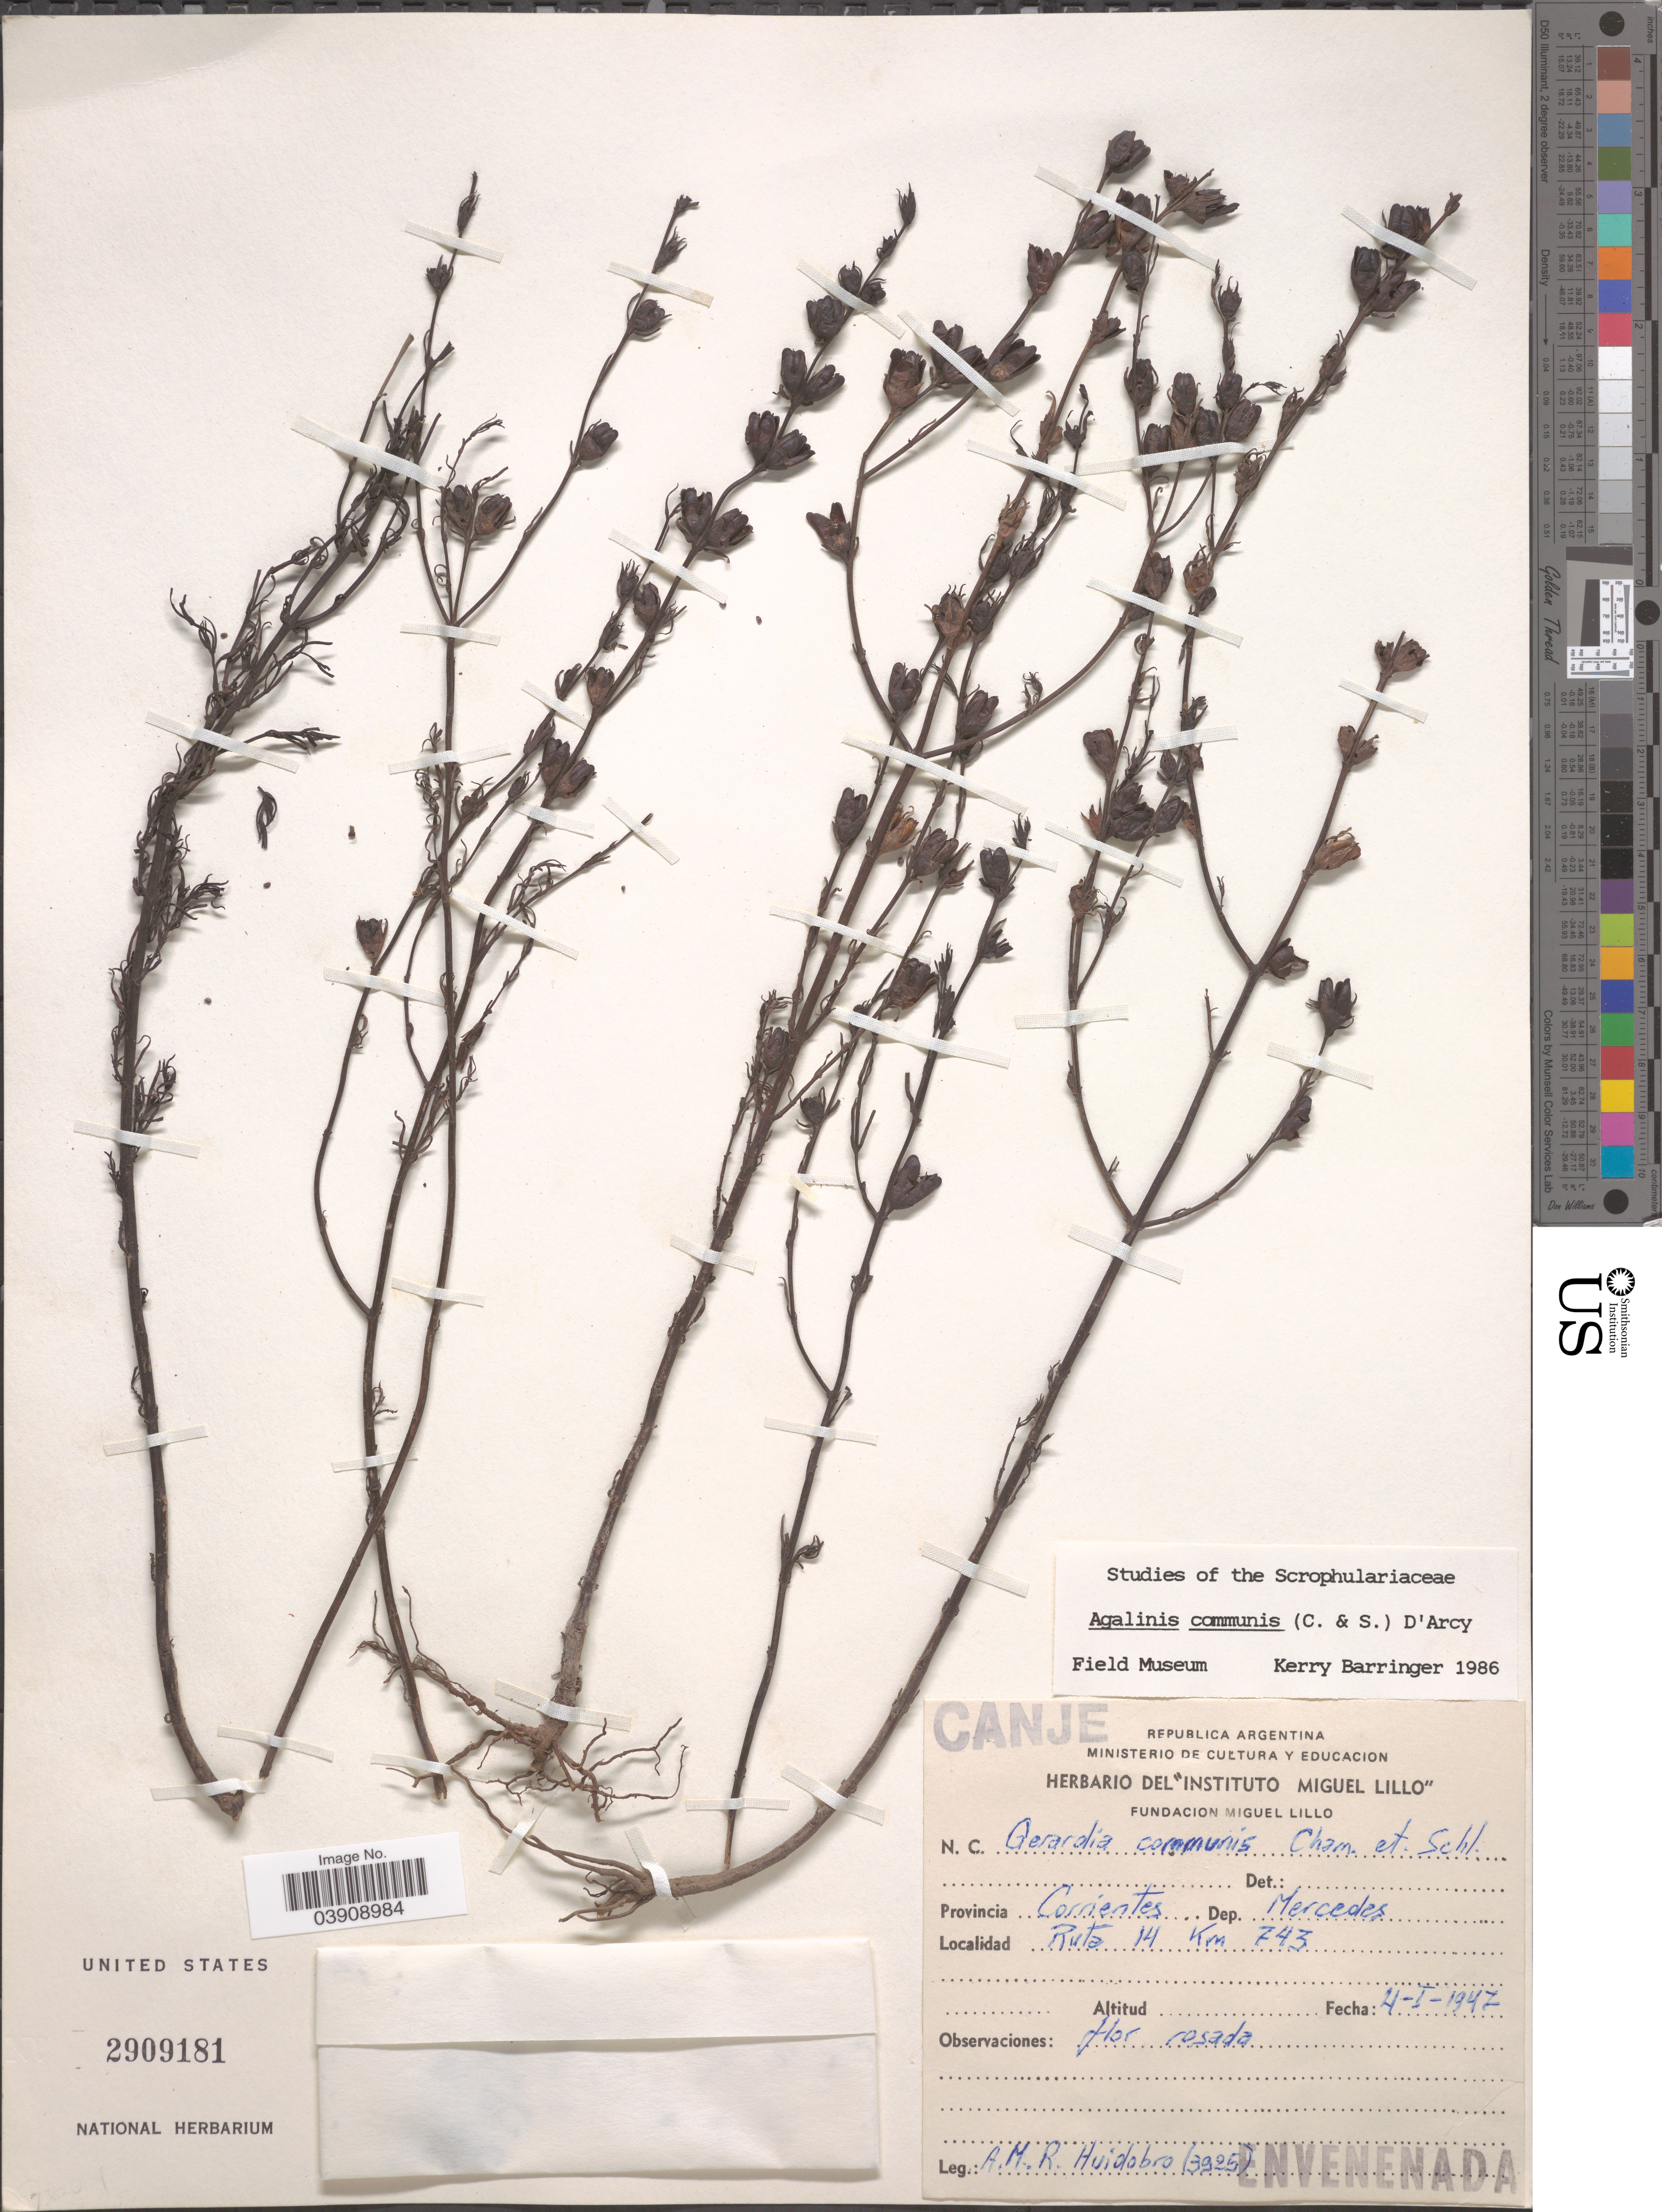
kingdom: Plantae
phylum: Tracheophyta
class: Magnoliopsida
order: Lamiales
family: Orobanchaceae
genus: Agalinis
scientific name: Agalinis communis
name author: (Cham. & Schltdl.) D'Arcy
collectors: A. M. R. Huidobro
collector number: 3925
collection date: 1947-01-04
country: Argentina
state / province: Corrientes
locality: Dep. Mercedes. Ruta 14 Km 743.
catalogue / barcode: US 2909181